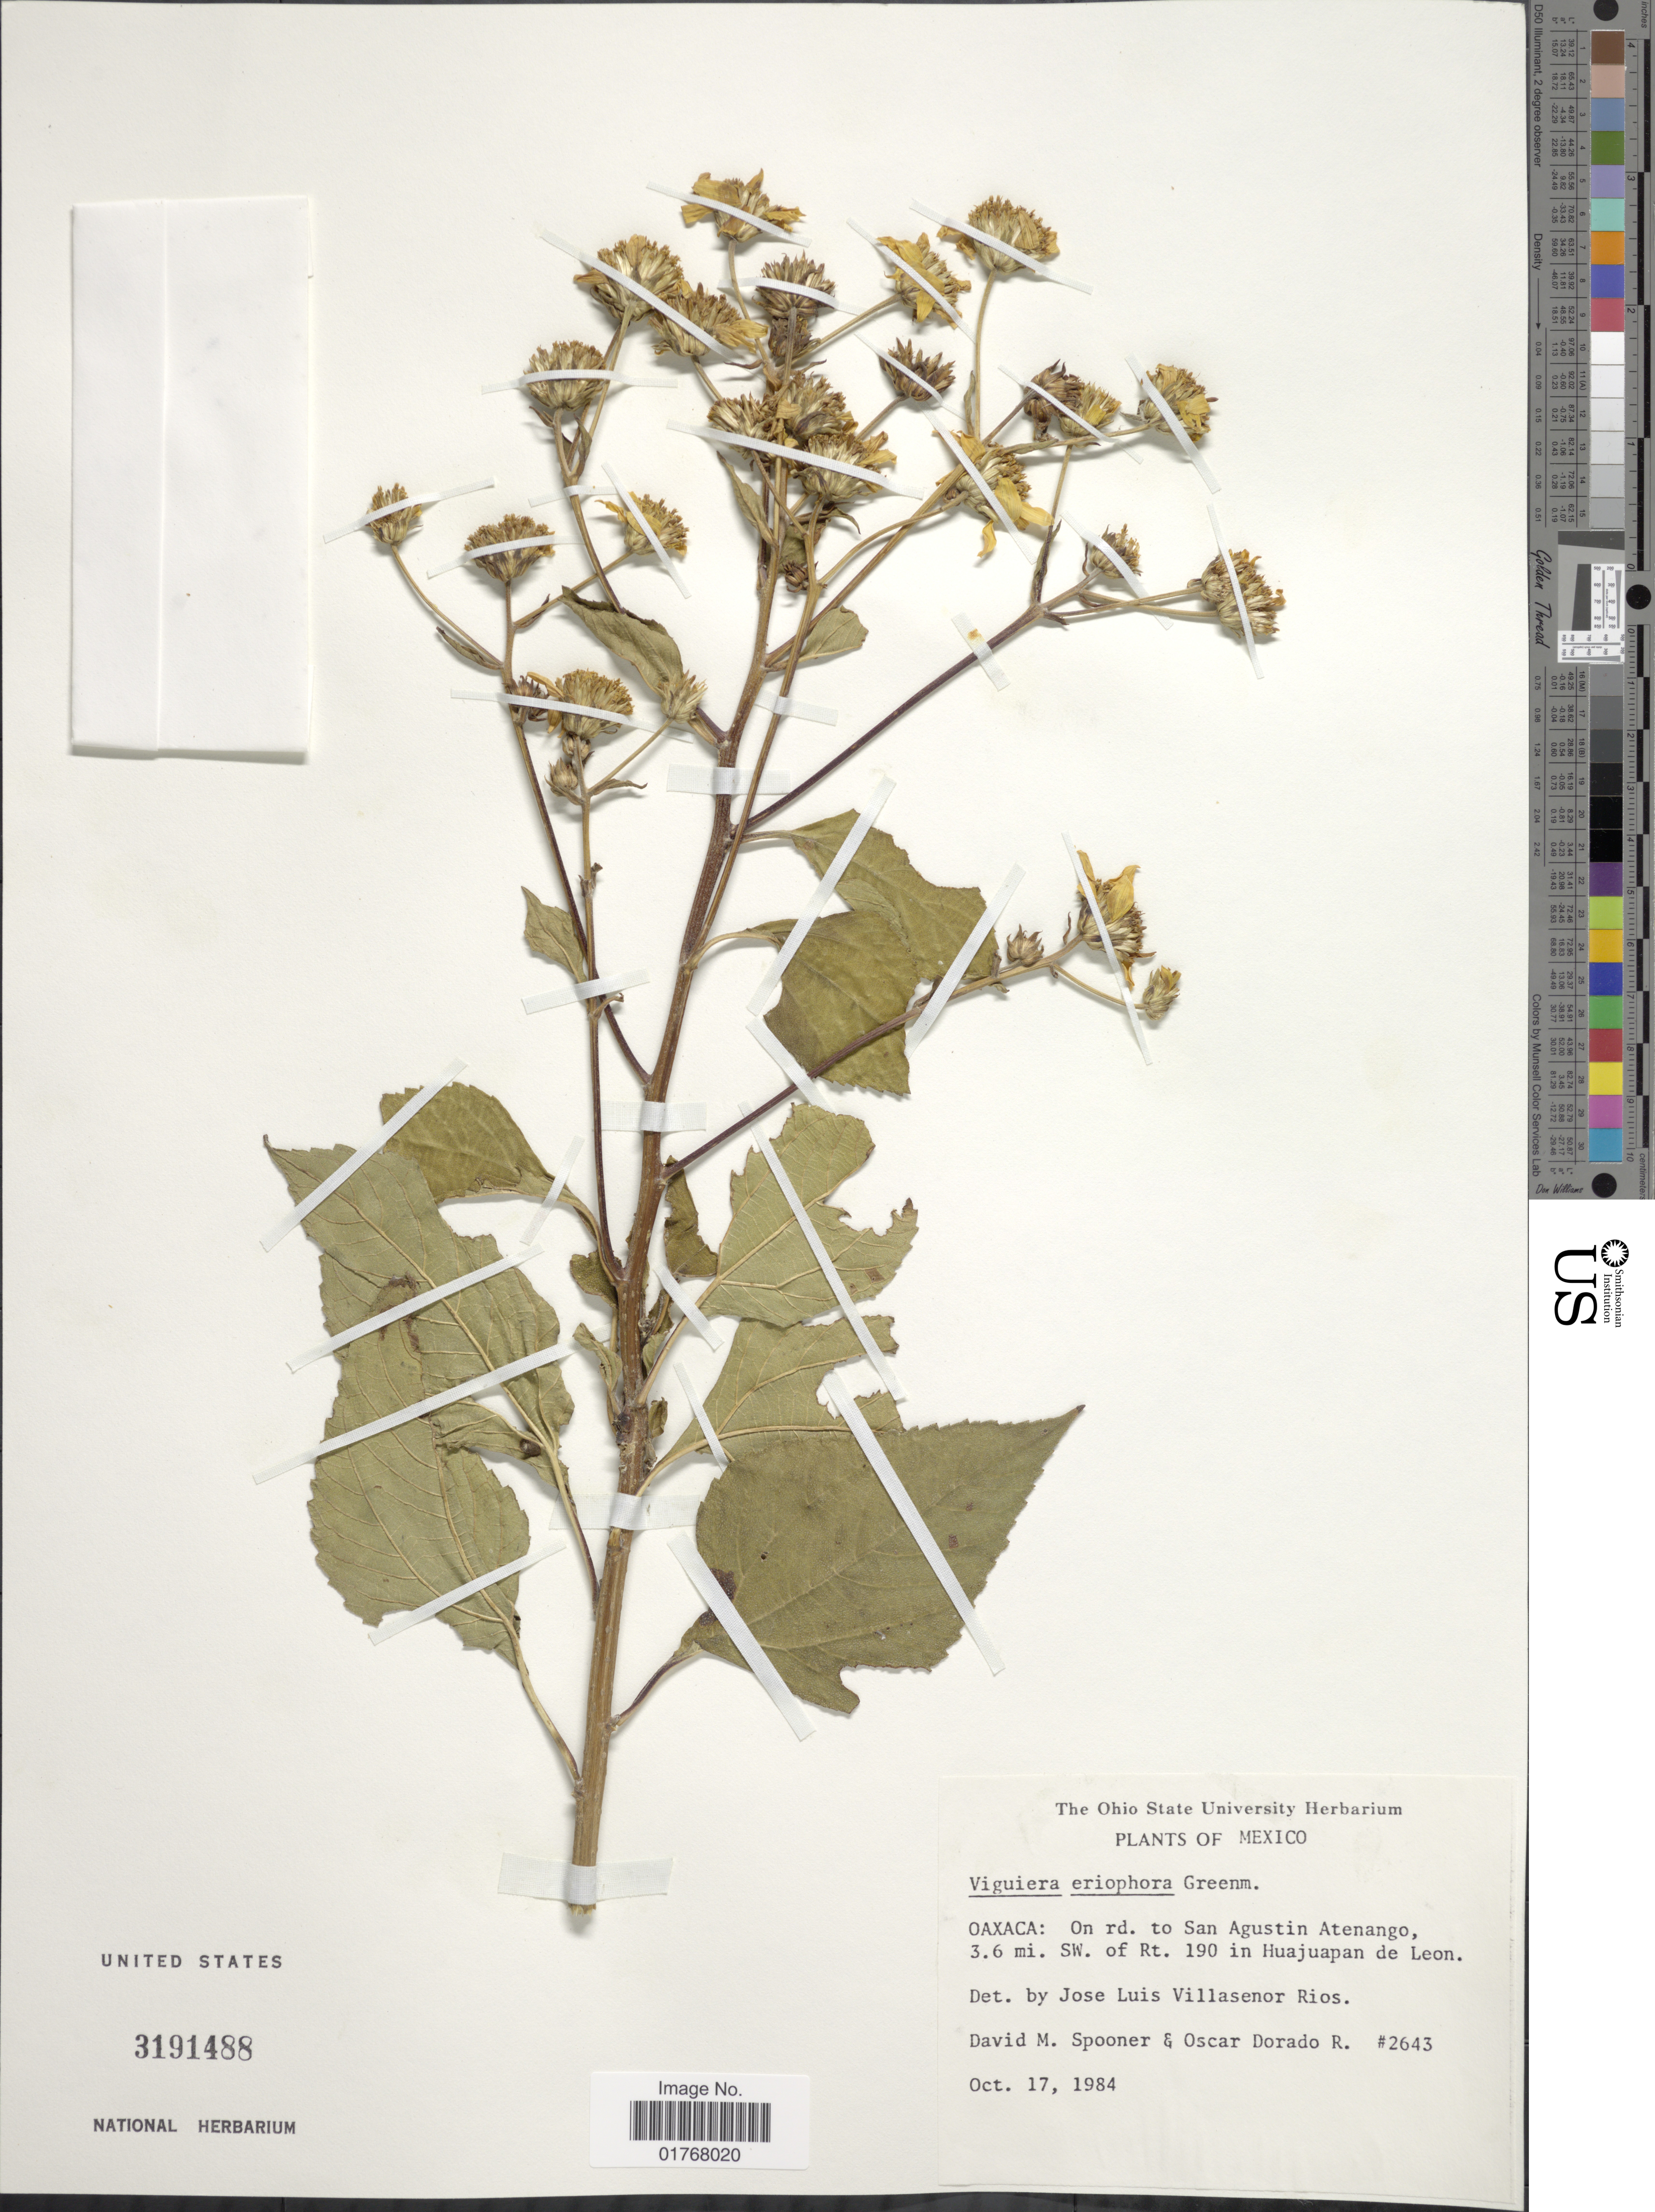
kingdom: Plantae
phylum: Tracheophyta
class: Magnoliopsida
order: Asterales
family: Asteraceae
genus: Viguiera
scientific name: Viguiera eriophora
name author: Greenm.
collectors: D. Spooner & O. R. Dorado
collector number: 2643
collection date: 1984-10-17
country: Mexico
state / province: Puebla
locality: On rd. to San Agustin atenango, 3.6 mi SW of Rt 190 in Huajuapan de Leon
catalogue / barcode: US 3191488